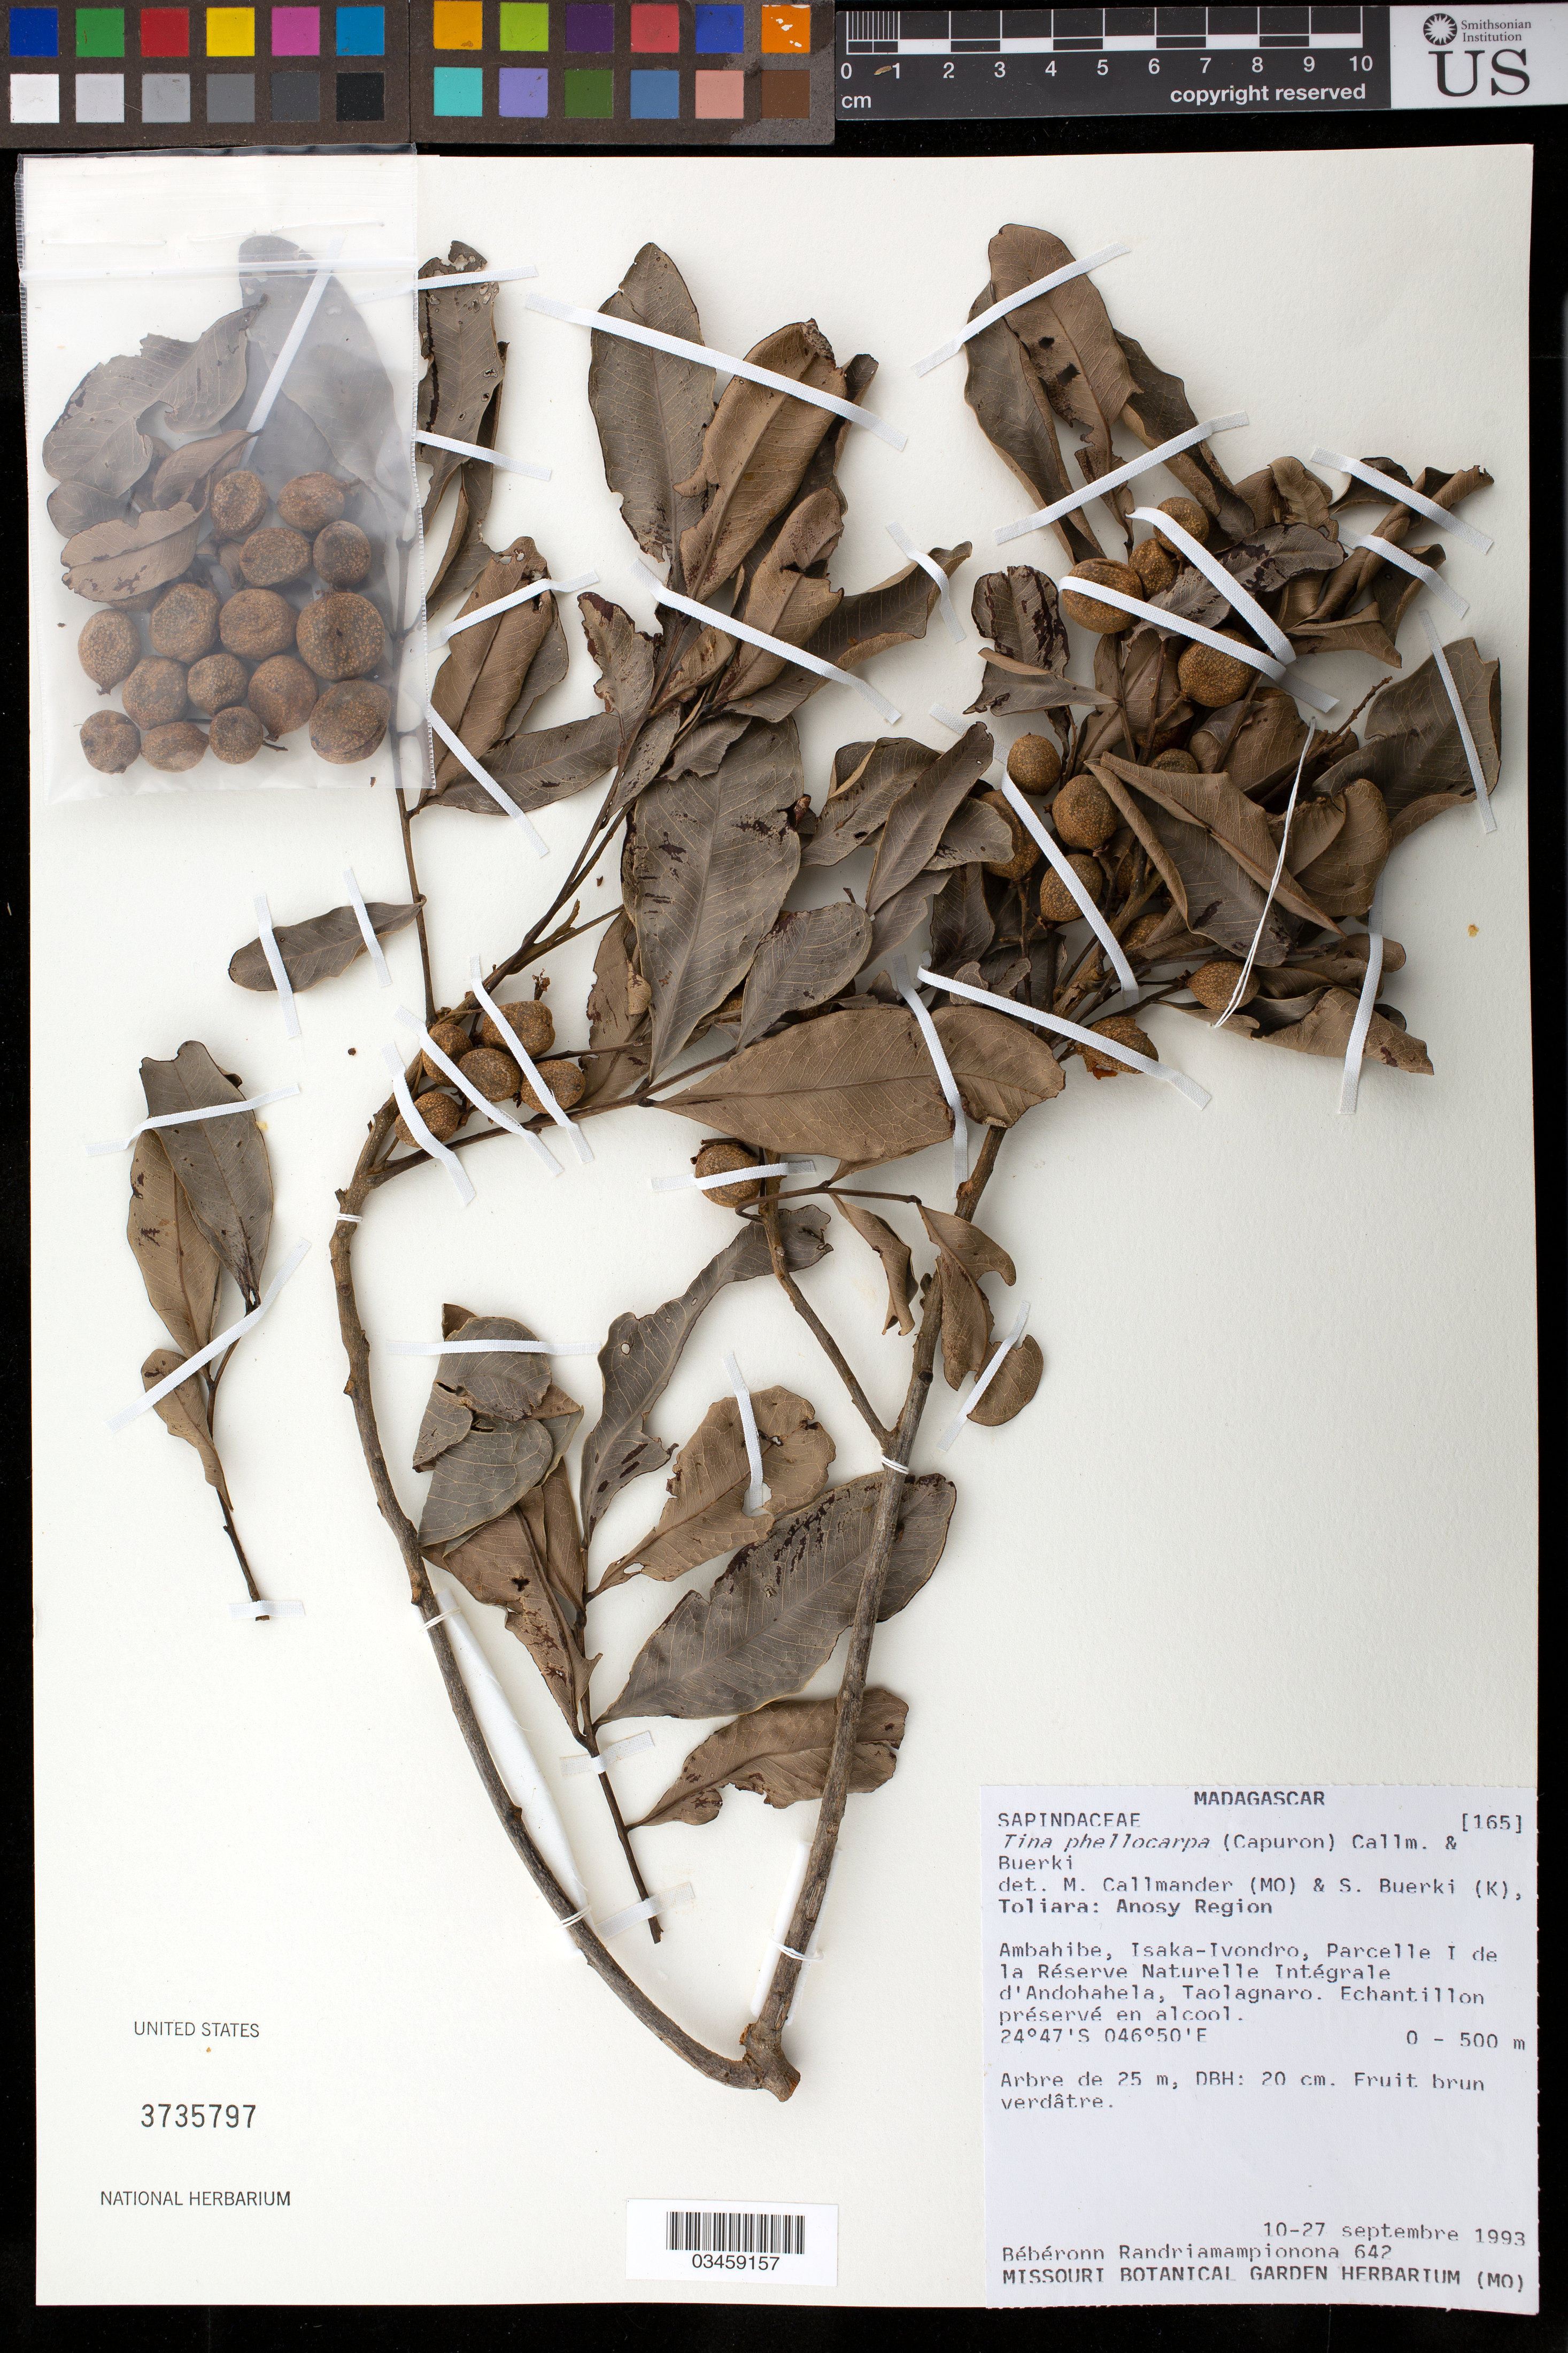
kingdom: Plantae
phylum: Tracheophyta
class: Magnoliopsida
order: Sapindales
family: Sapindaceae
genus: Tina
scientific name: Tina phellocarpa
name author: (Capuron) Callm. & Buerki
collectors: B. Randriamapionona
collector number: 642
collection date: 1993-09-10/1993-09-27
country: Madagascar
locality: Ambahibe, Isaka-Ivondro, Parcelle I de la Reserve Naturalle Integrale d'Andohahela, Taolagnaro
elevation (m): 0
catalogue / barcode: US 3735797